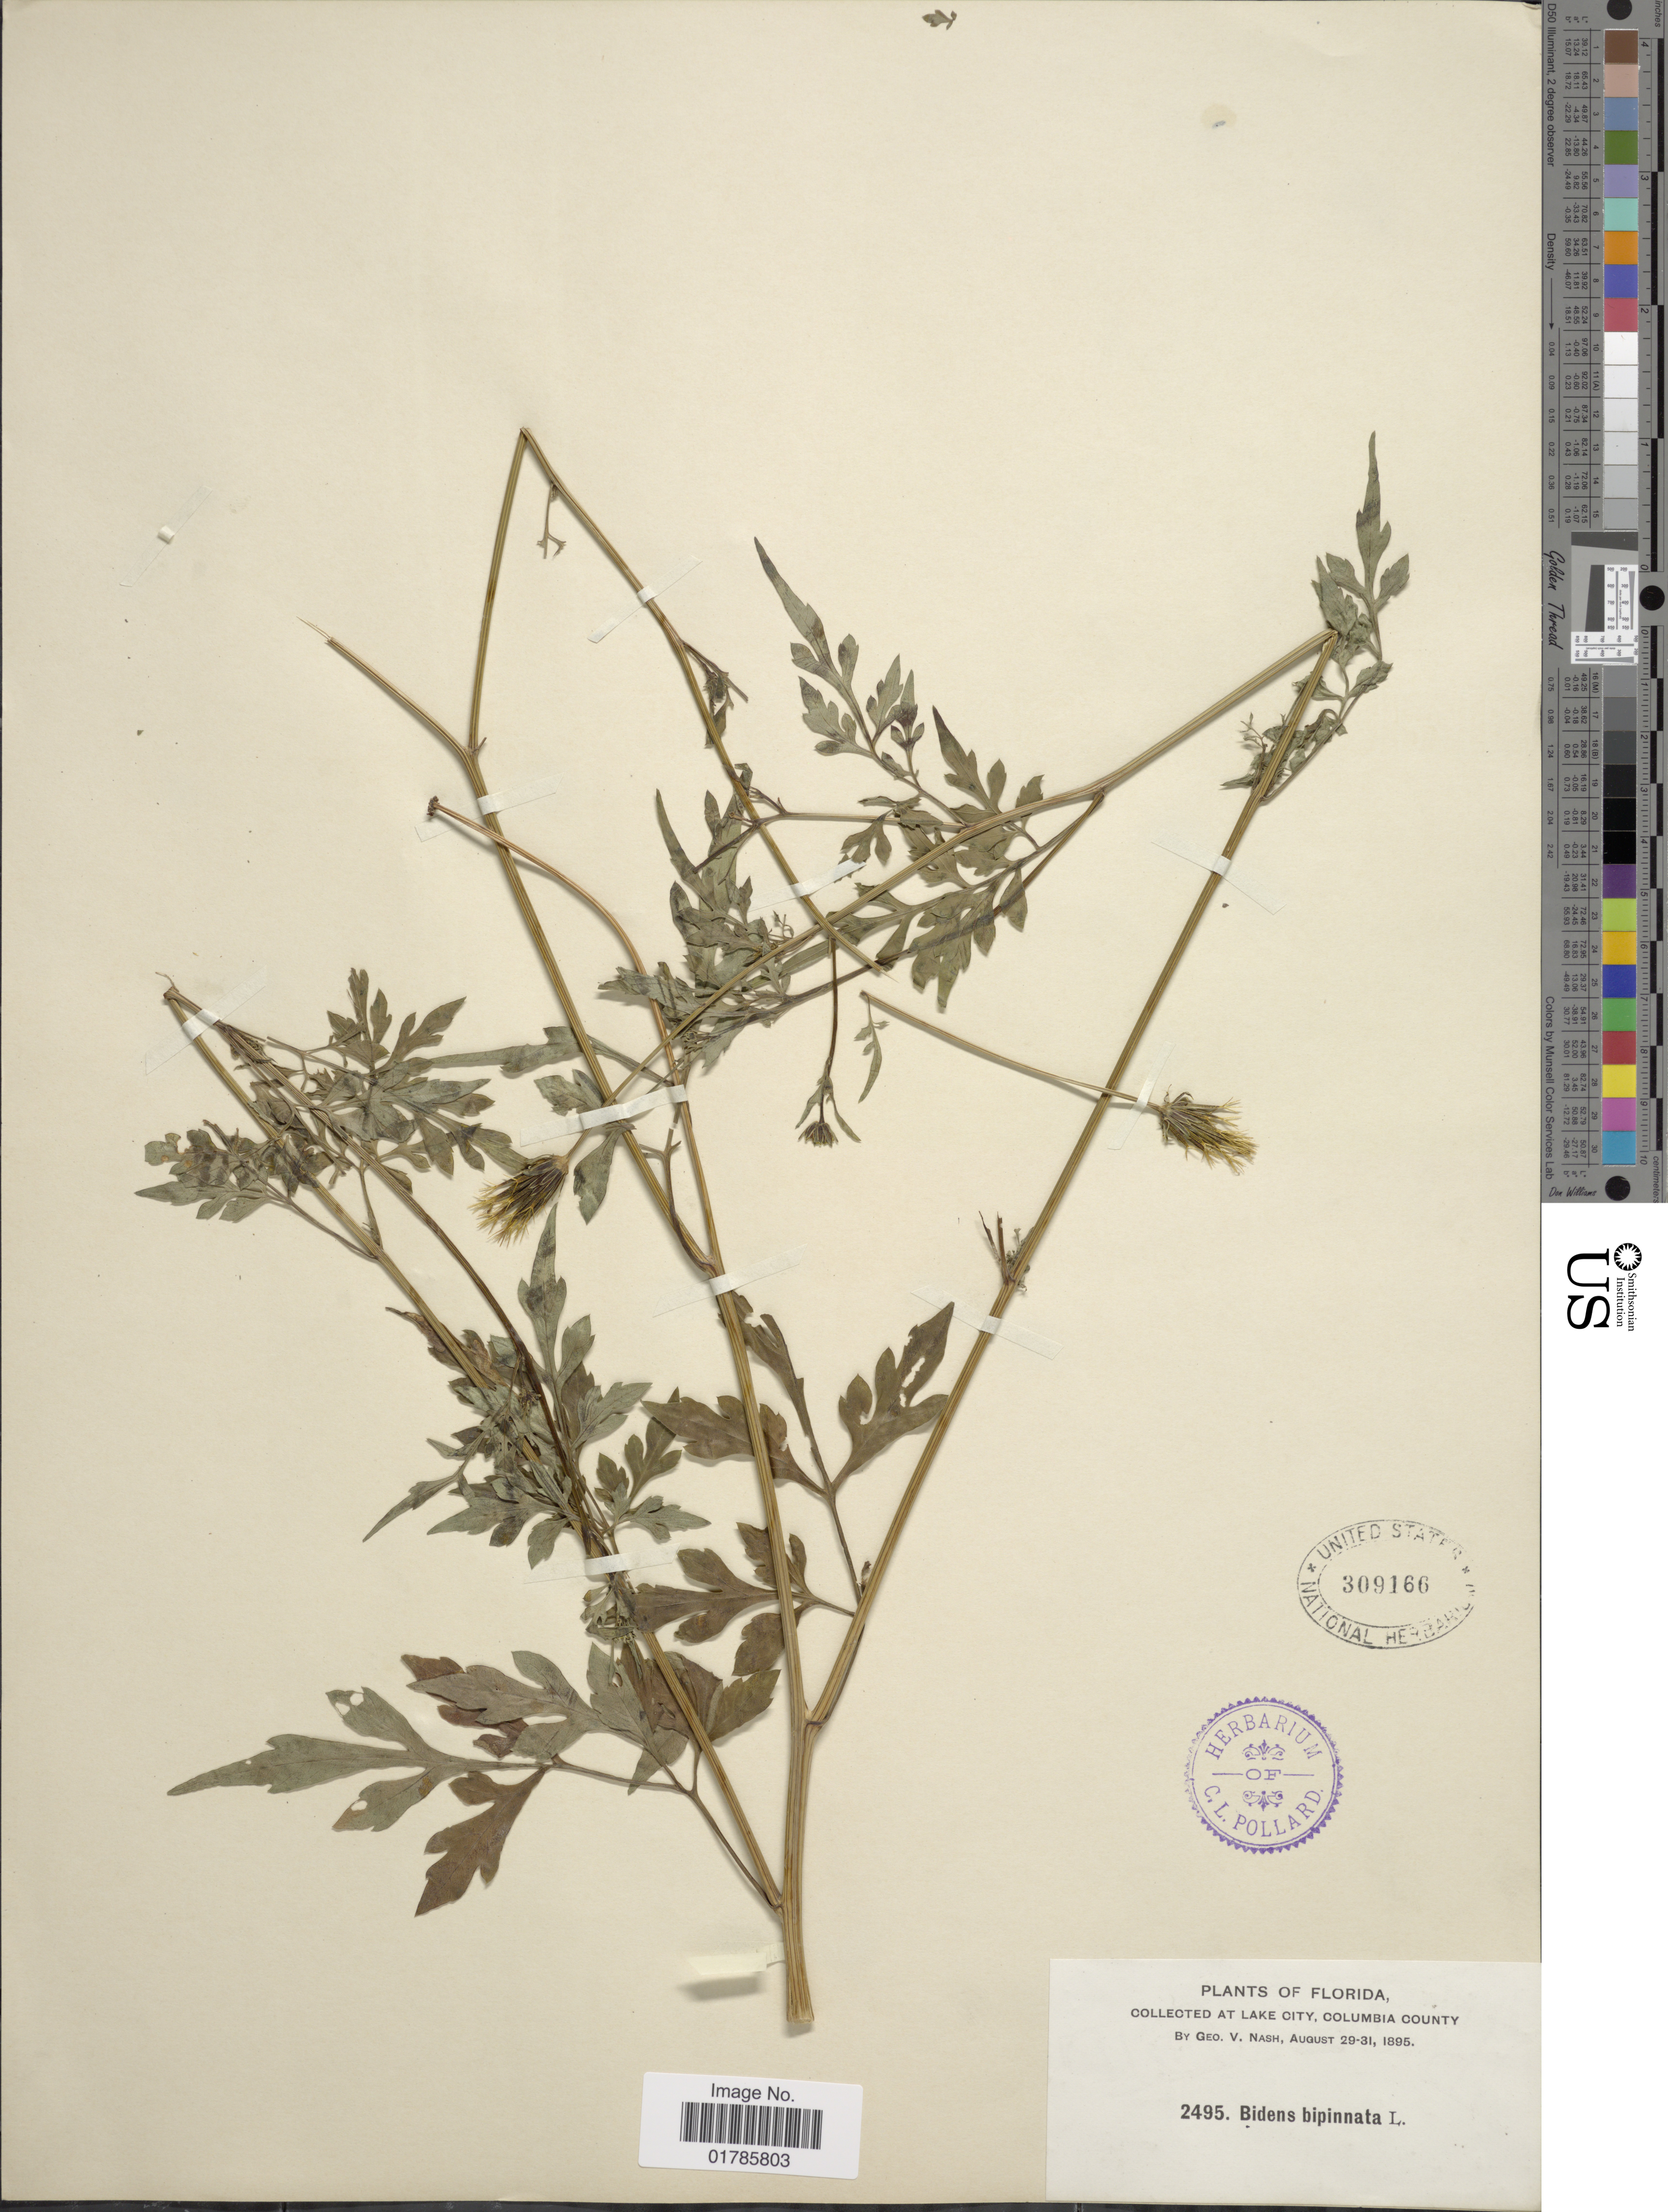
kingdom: Plantae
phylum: Tracheophyta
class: Magnoliopsida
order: Asterales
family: Asteraceae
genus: Bidens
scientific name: Bidens bipinnata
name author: L.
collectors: G. V. Nash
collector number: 2495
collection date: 1895-08-29/1895-08-31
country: United States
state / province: Florida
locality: At Lake City, Columbia County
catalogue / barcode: US 309166